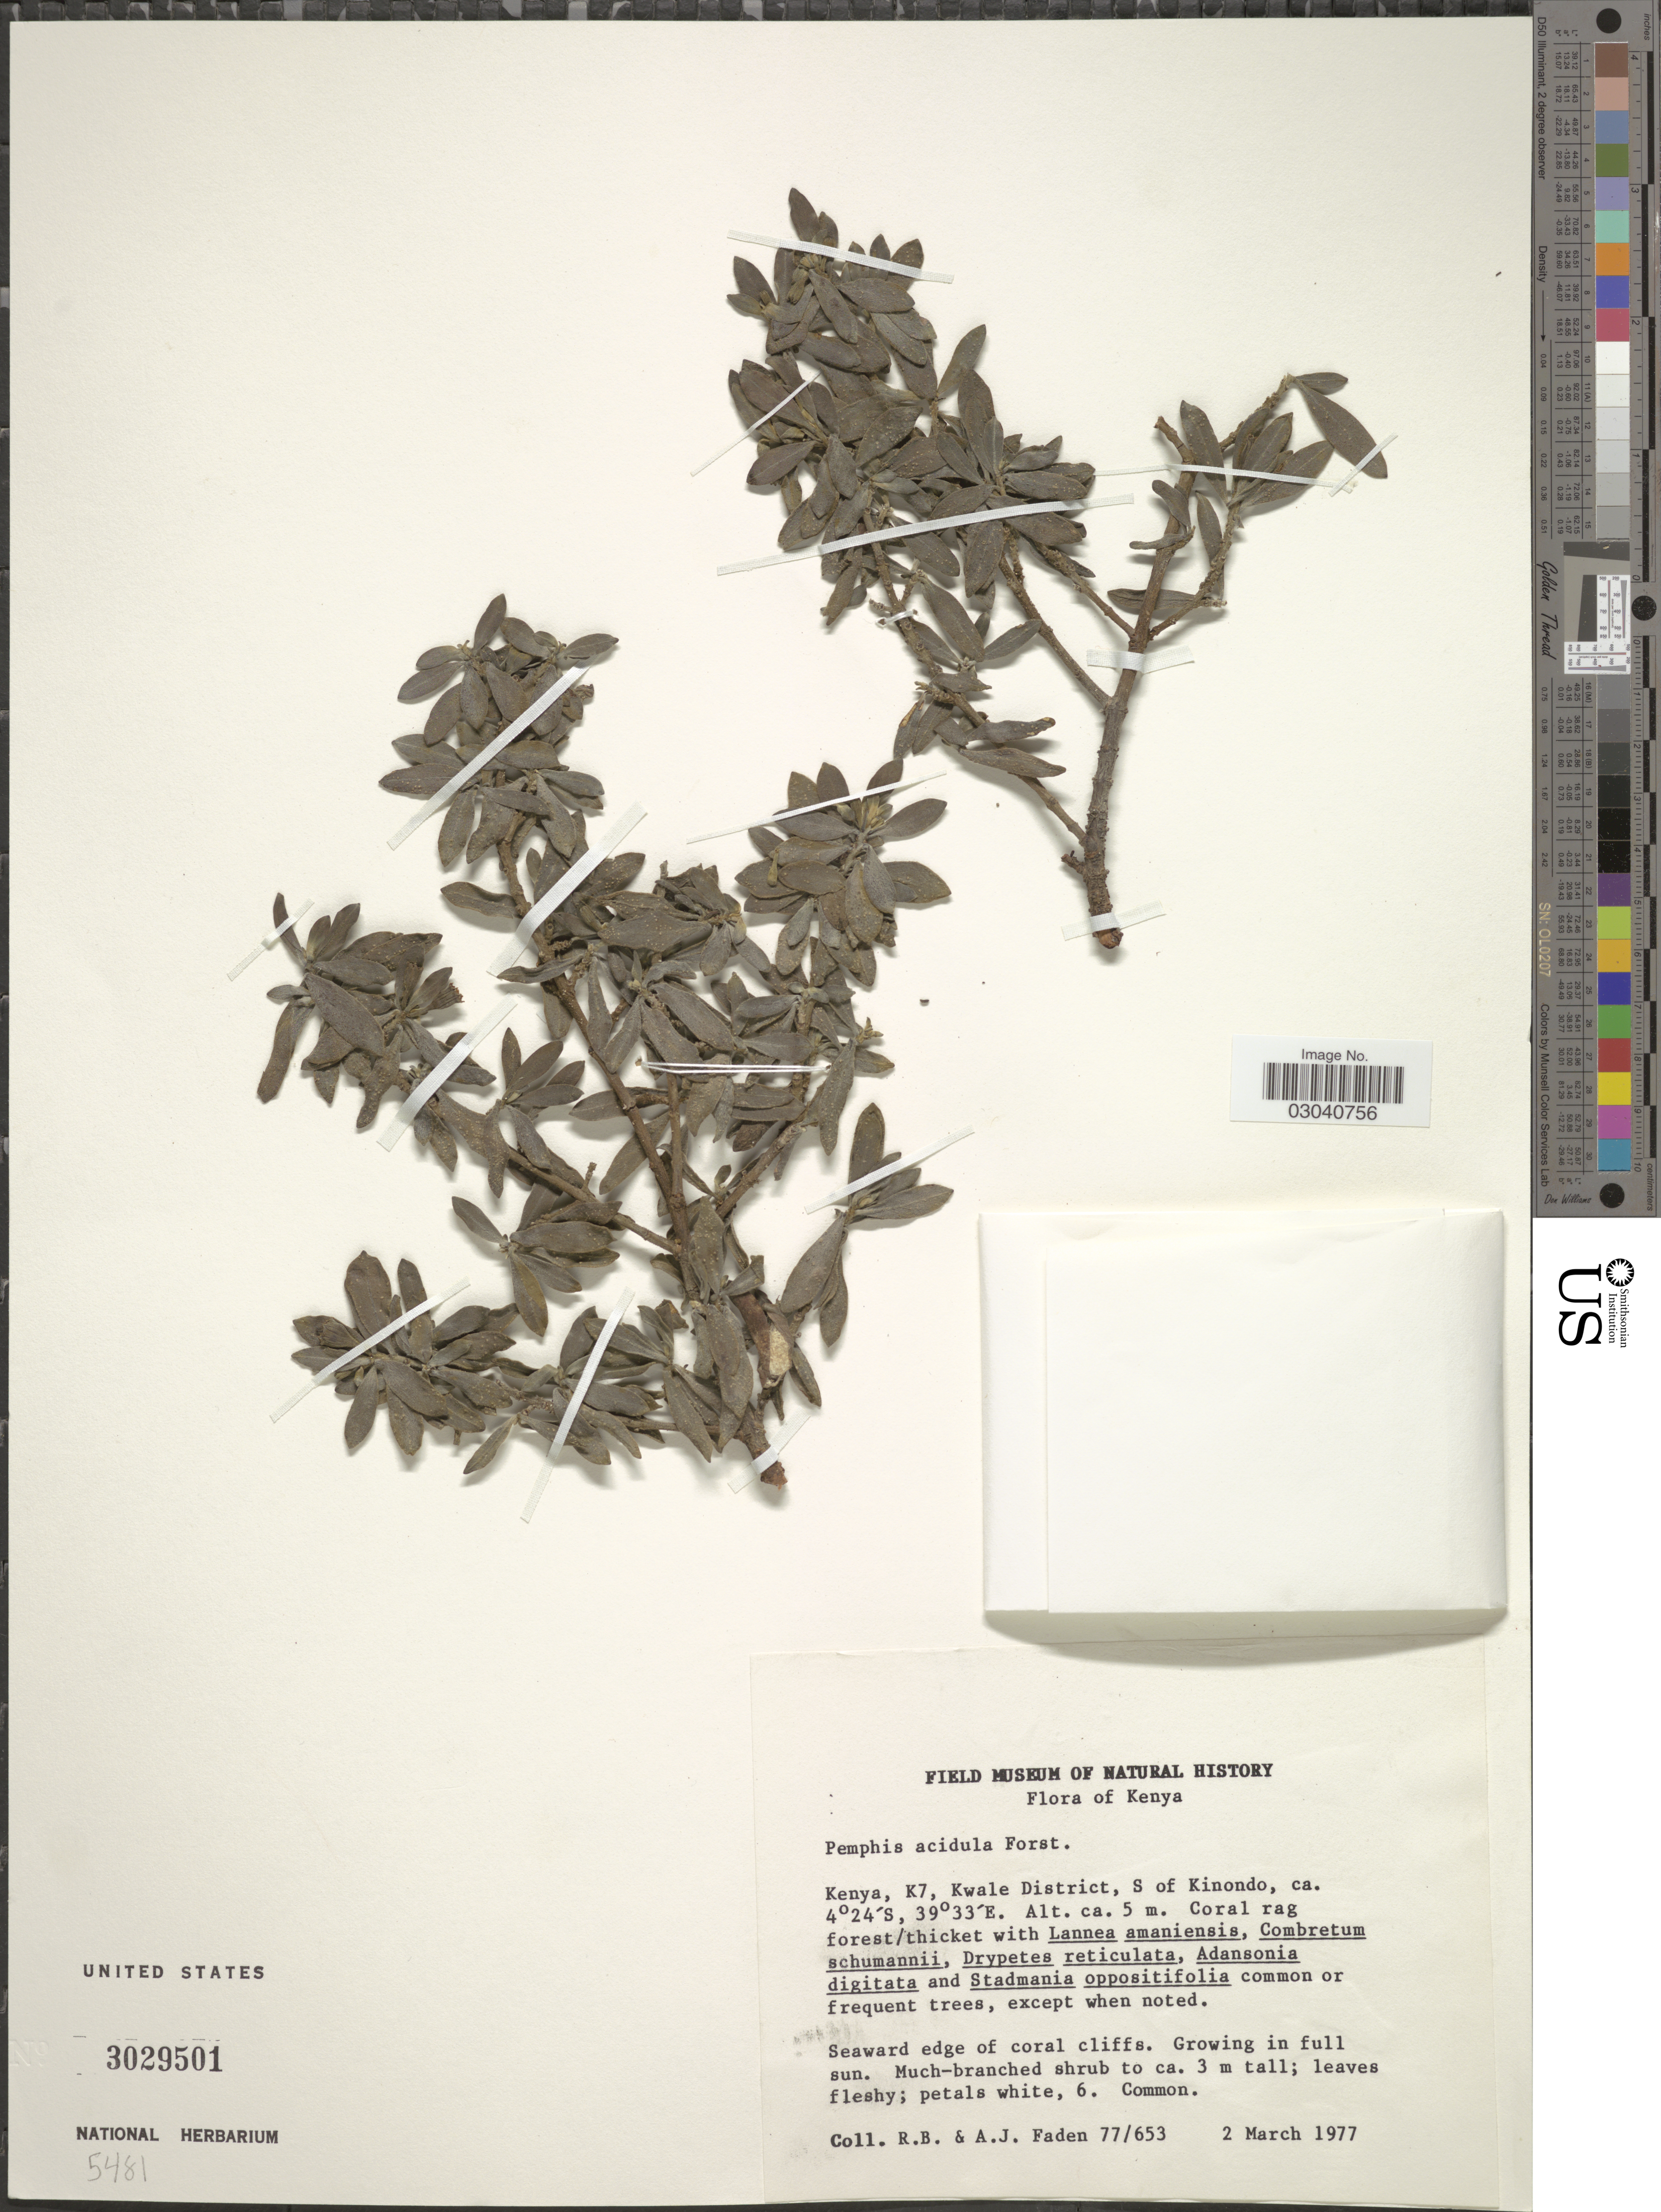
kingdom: Plantae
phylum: Tracheophyta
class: Magnoliopsida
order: Myrtales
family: Lythraceae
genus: Pemphis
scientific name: Pemphis acidula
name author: J.R. Forst. & G. Forst.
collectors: R. B. Faden & A. J. Faden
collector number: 77/653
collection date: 1977-03-02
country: Kenya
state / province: Kwale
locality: K7, Kwale District, S. of Kinondo.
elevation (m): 5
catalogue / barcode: US 3029501